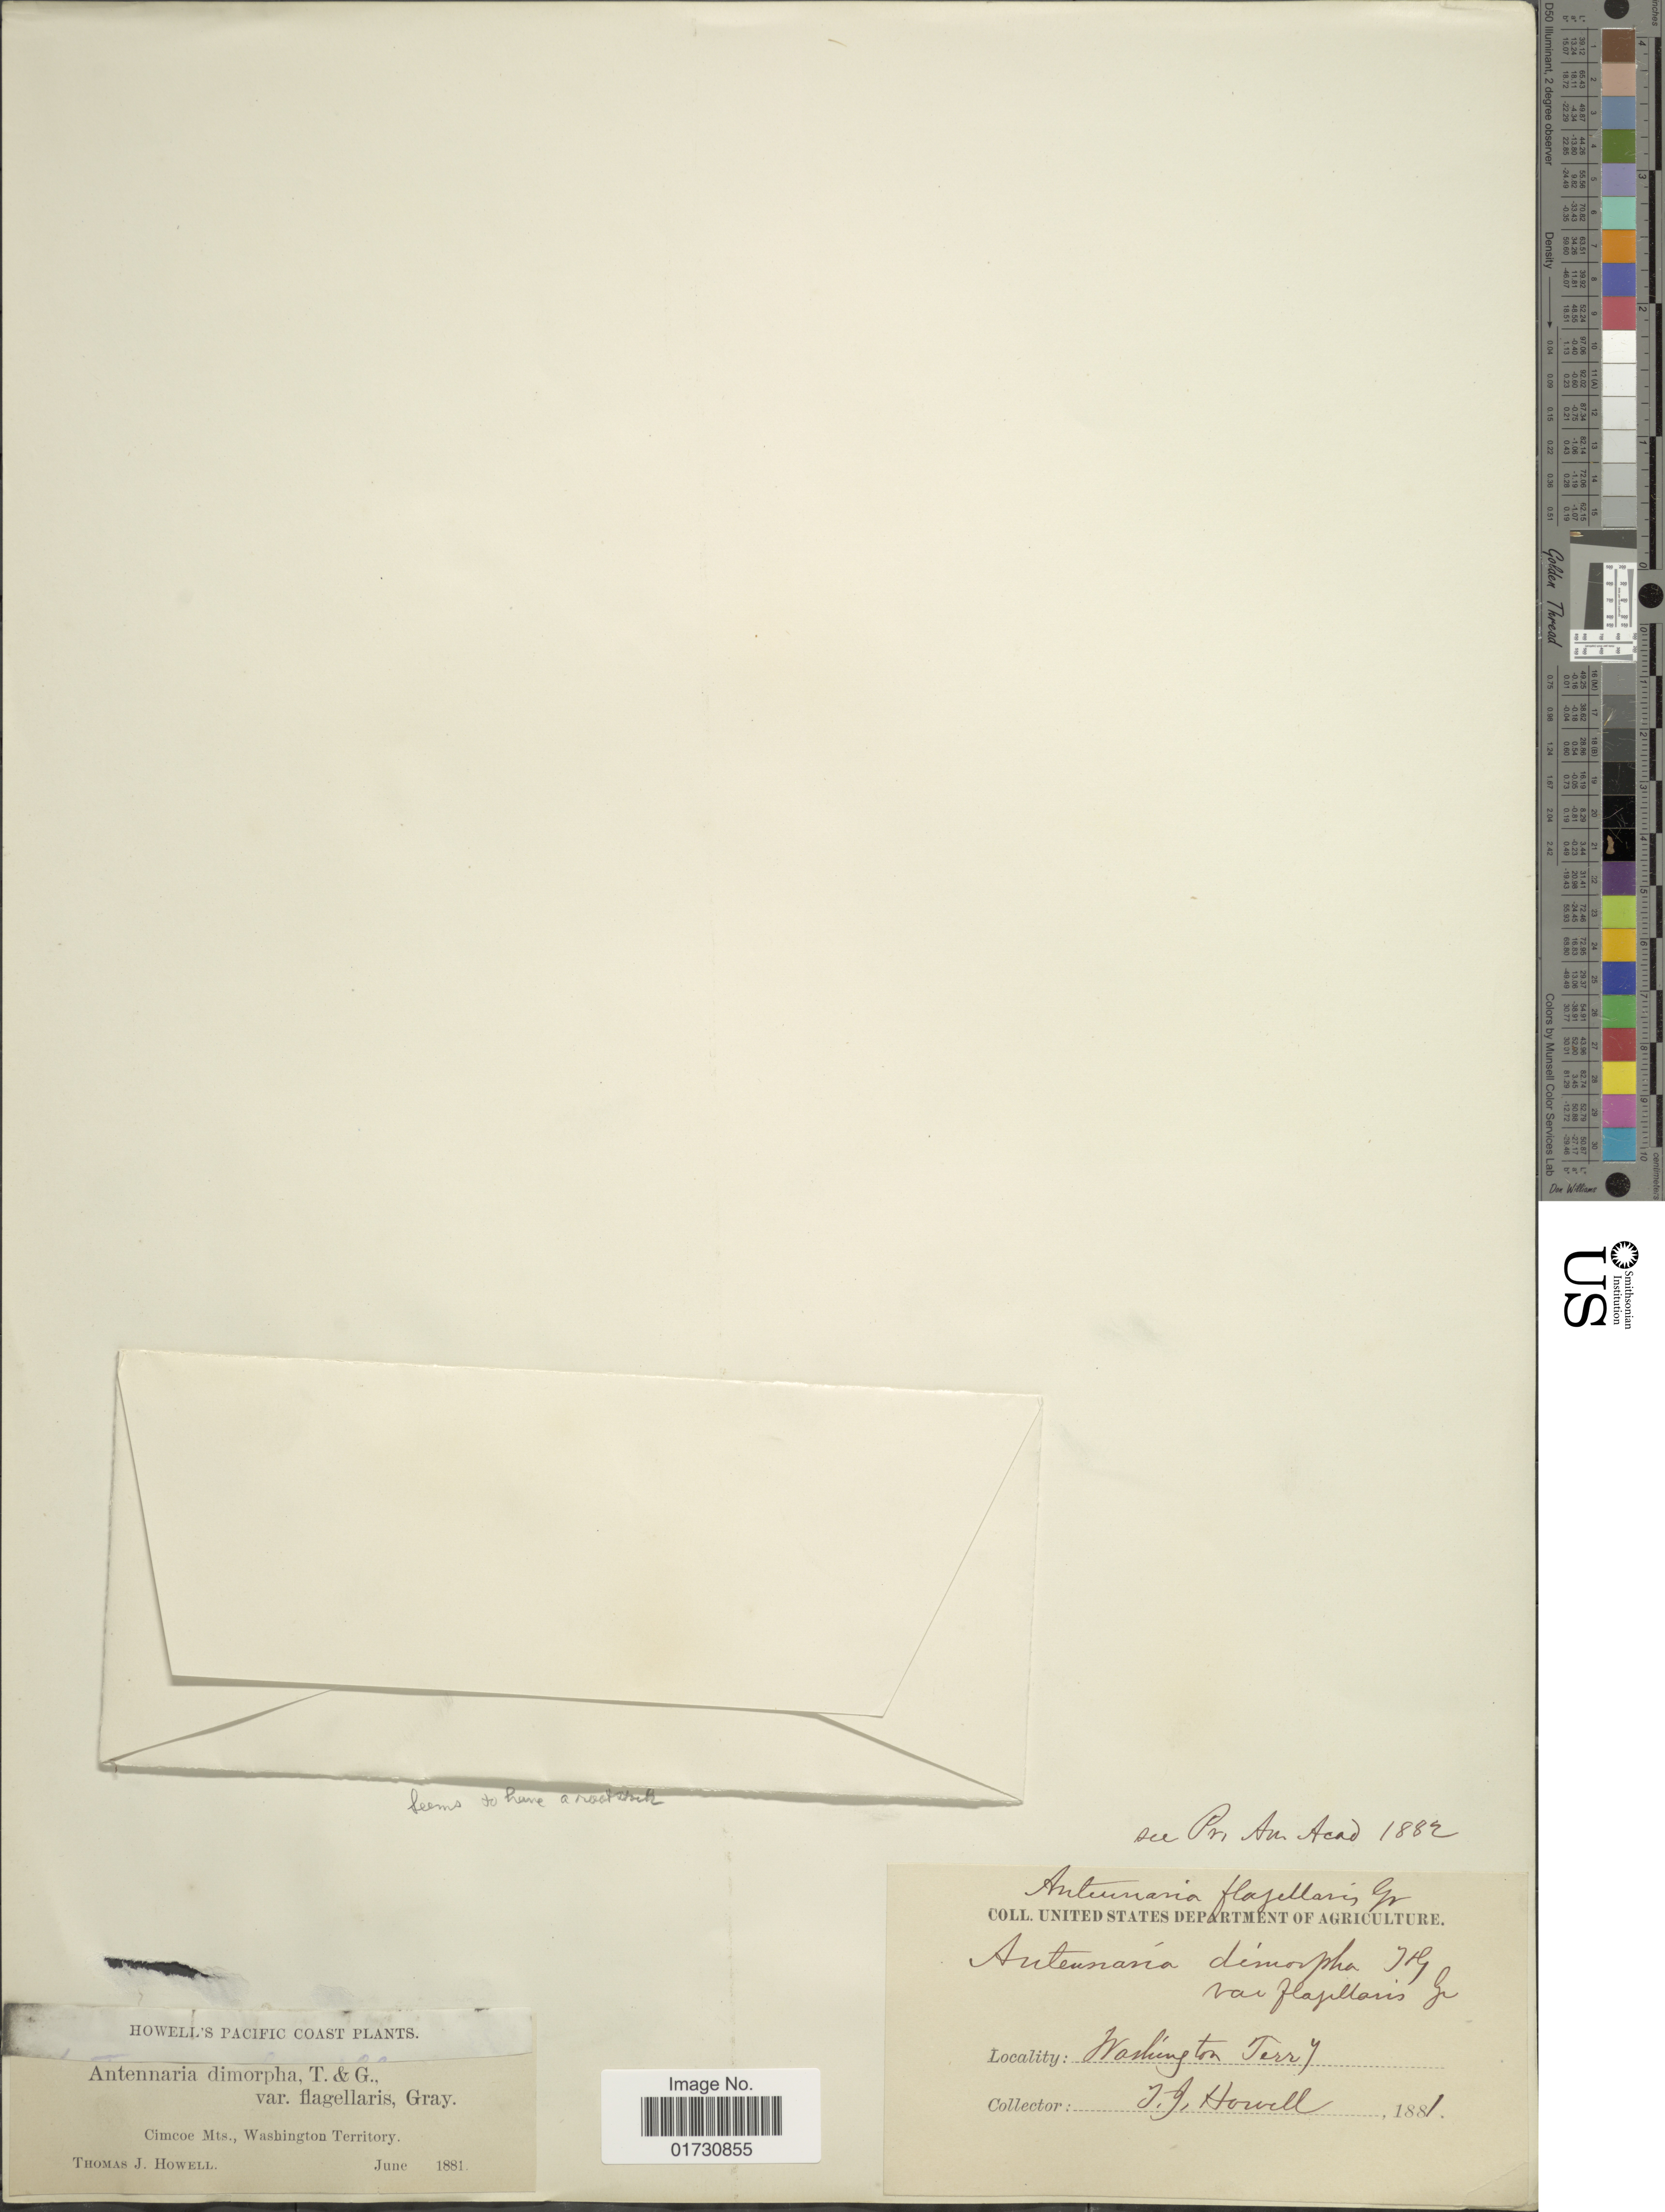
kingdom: Plantae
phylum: Tracheophyta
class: Magnoliopsida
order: Asterales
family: Asteraceae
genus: Antennaria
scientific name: Antennaria flagellaris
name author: A. Gray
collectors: T. J. Howell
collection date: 1881-06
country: United States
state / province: Washington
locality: Cimcoe Mts., Washington Territory, Howell's Pacific Coast